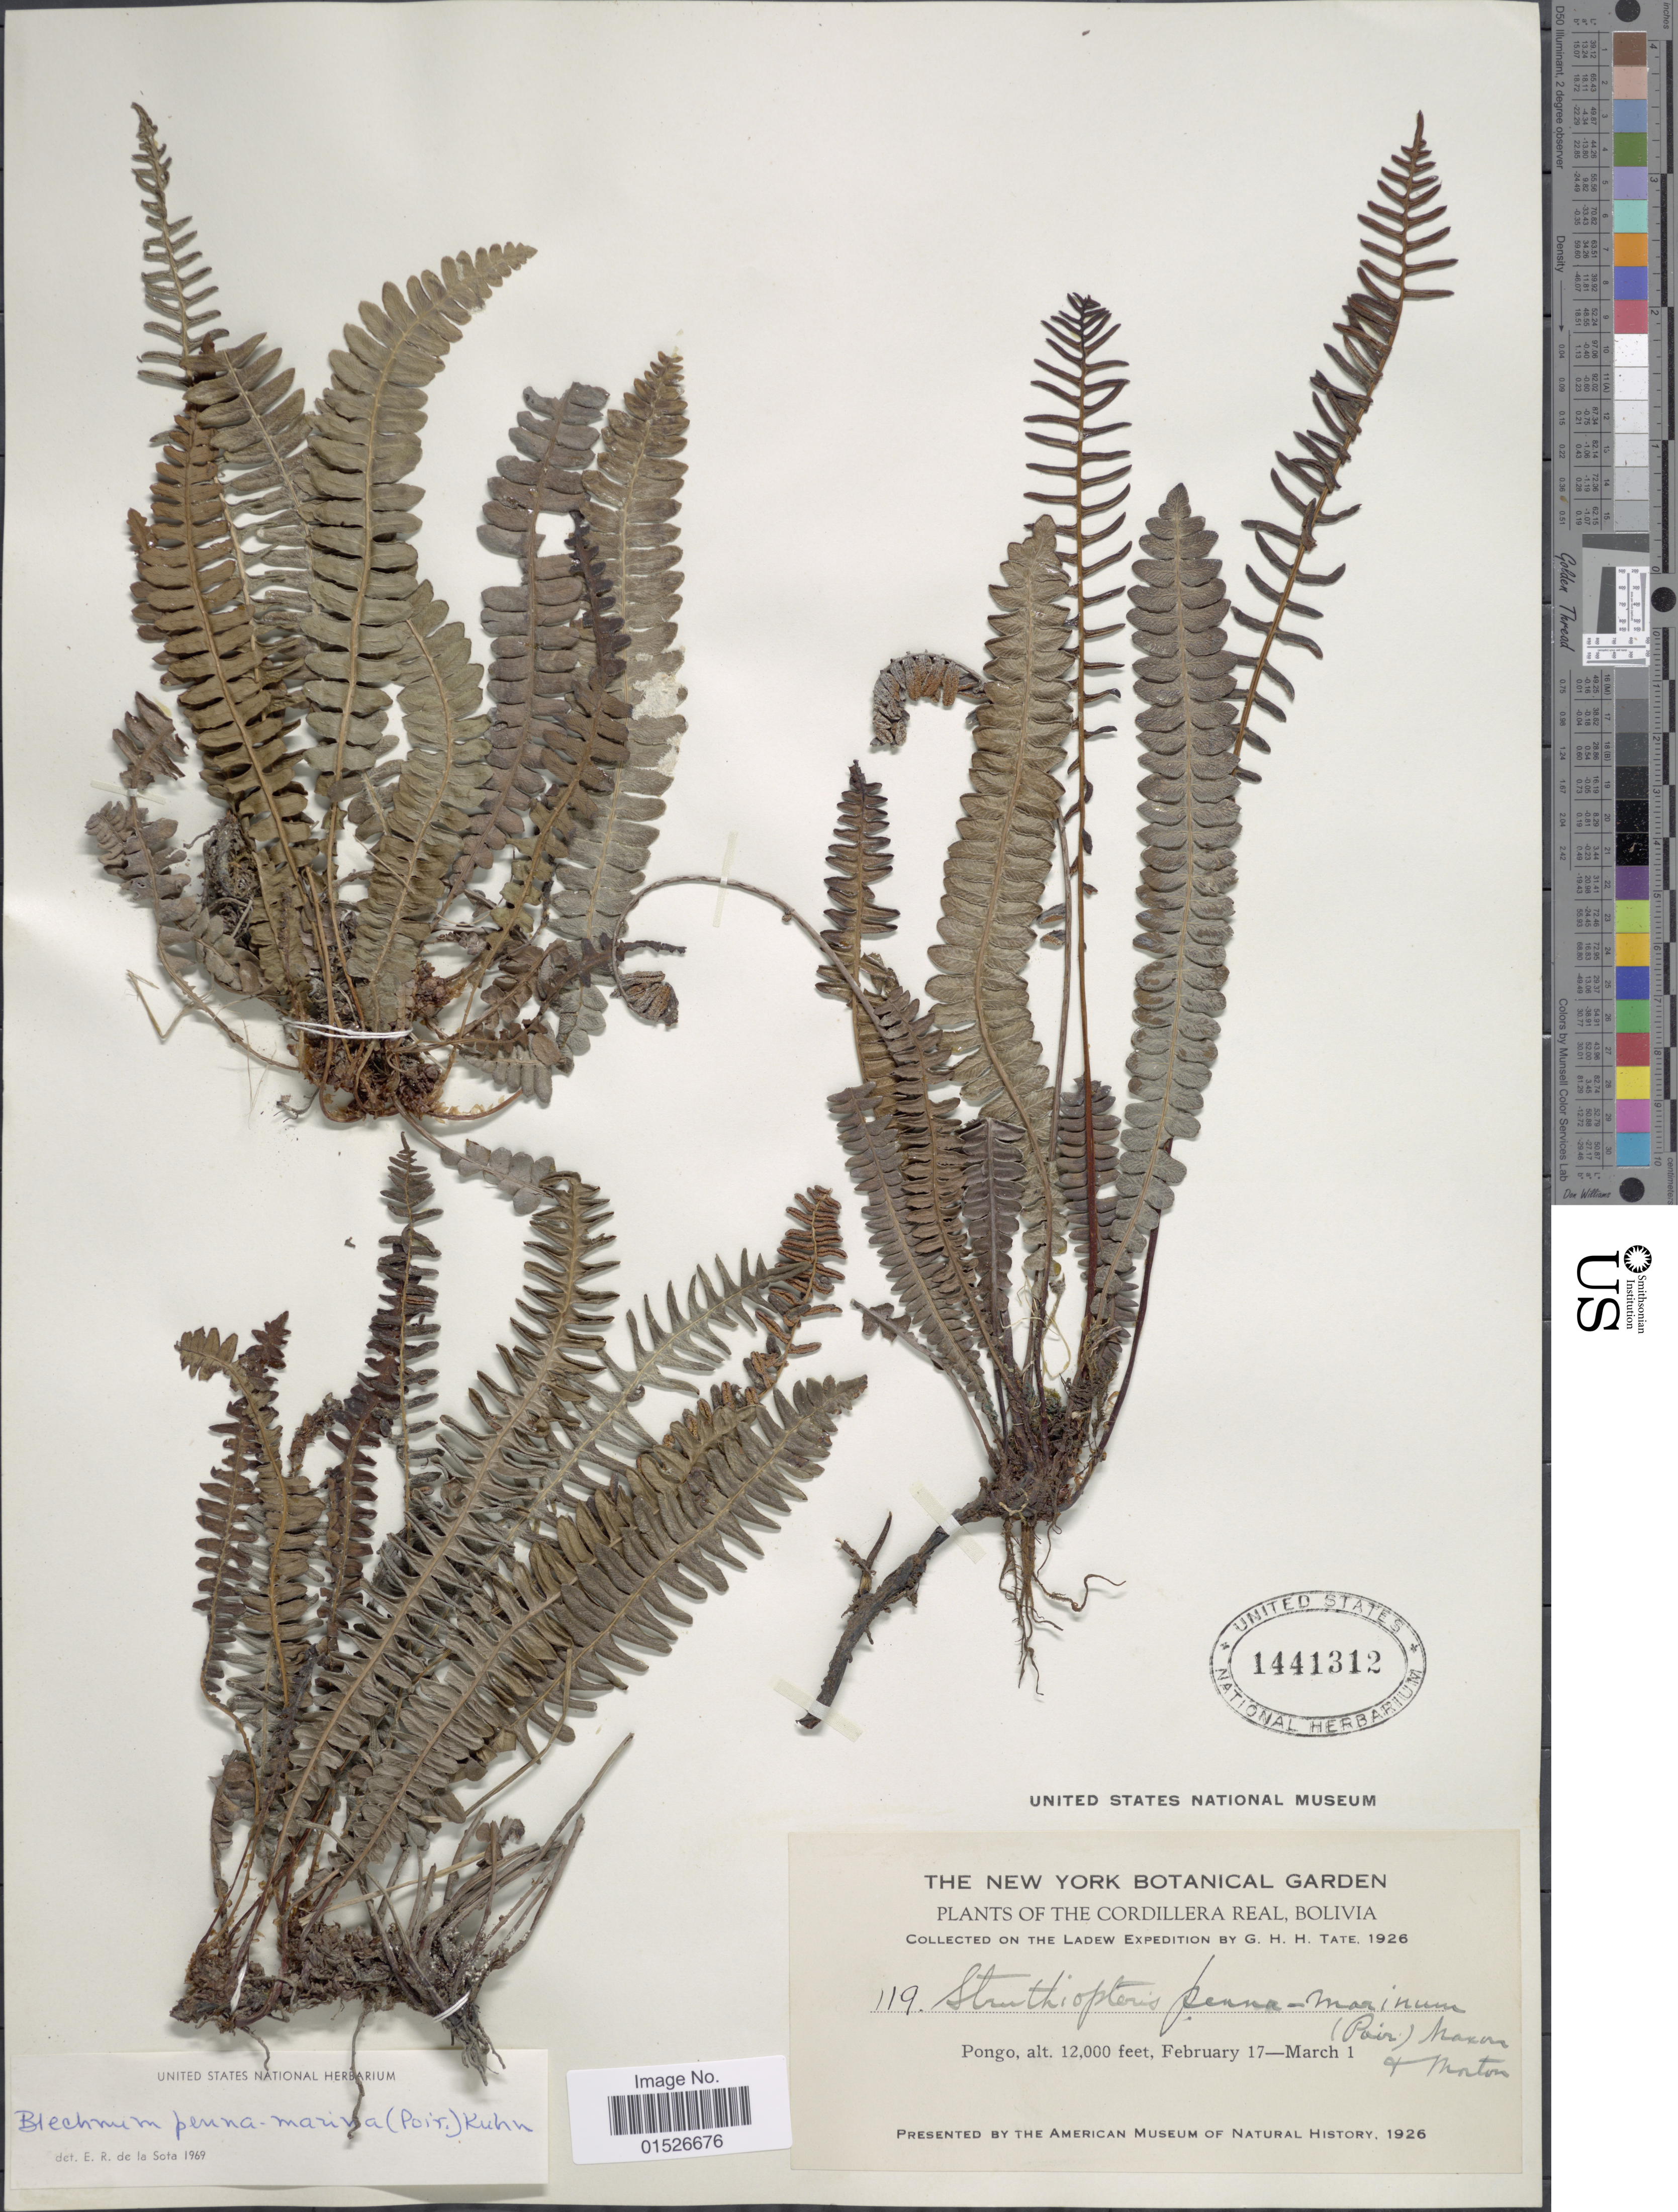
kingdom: Plantae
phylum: Tracheophyta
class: Polypodiopsida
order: Polypodiales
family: Blechnaceae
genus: Blechnum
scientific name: Blechnum penna-marina subsp. bolivianum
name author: Rosenst. ex Looser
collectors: H. Tate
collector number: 119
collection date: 1926-02-17/1926-03-17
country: Bolivia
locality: Cordillera Real, Bolivia. Pongo.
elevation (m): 3658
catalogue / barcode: US 1441312